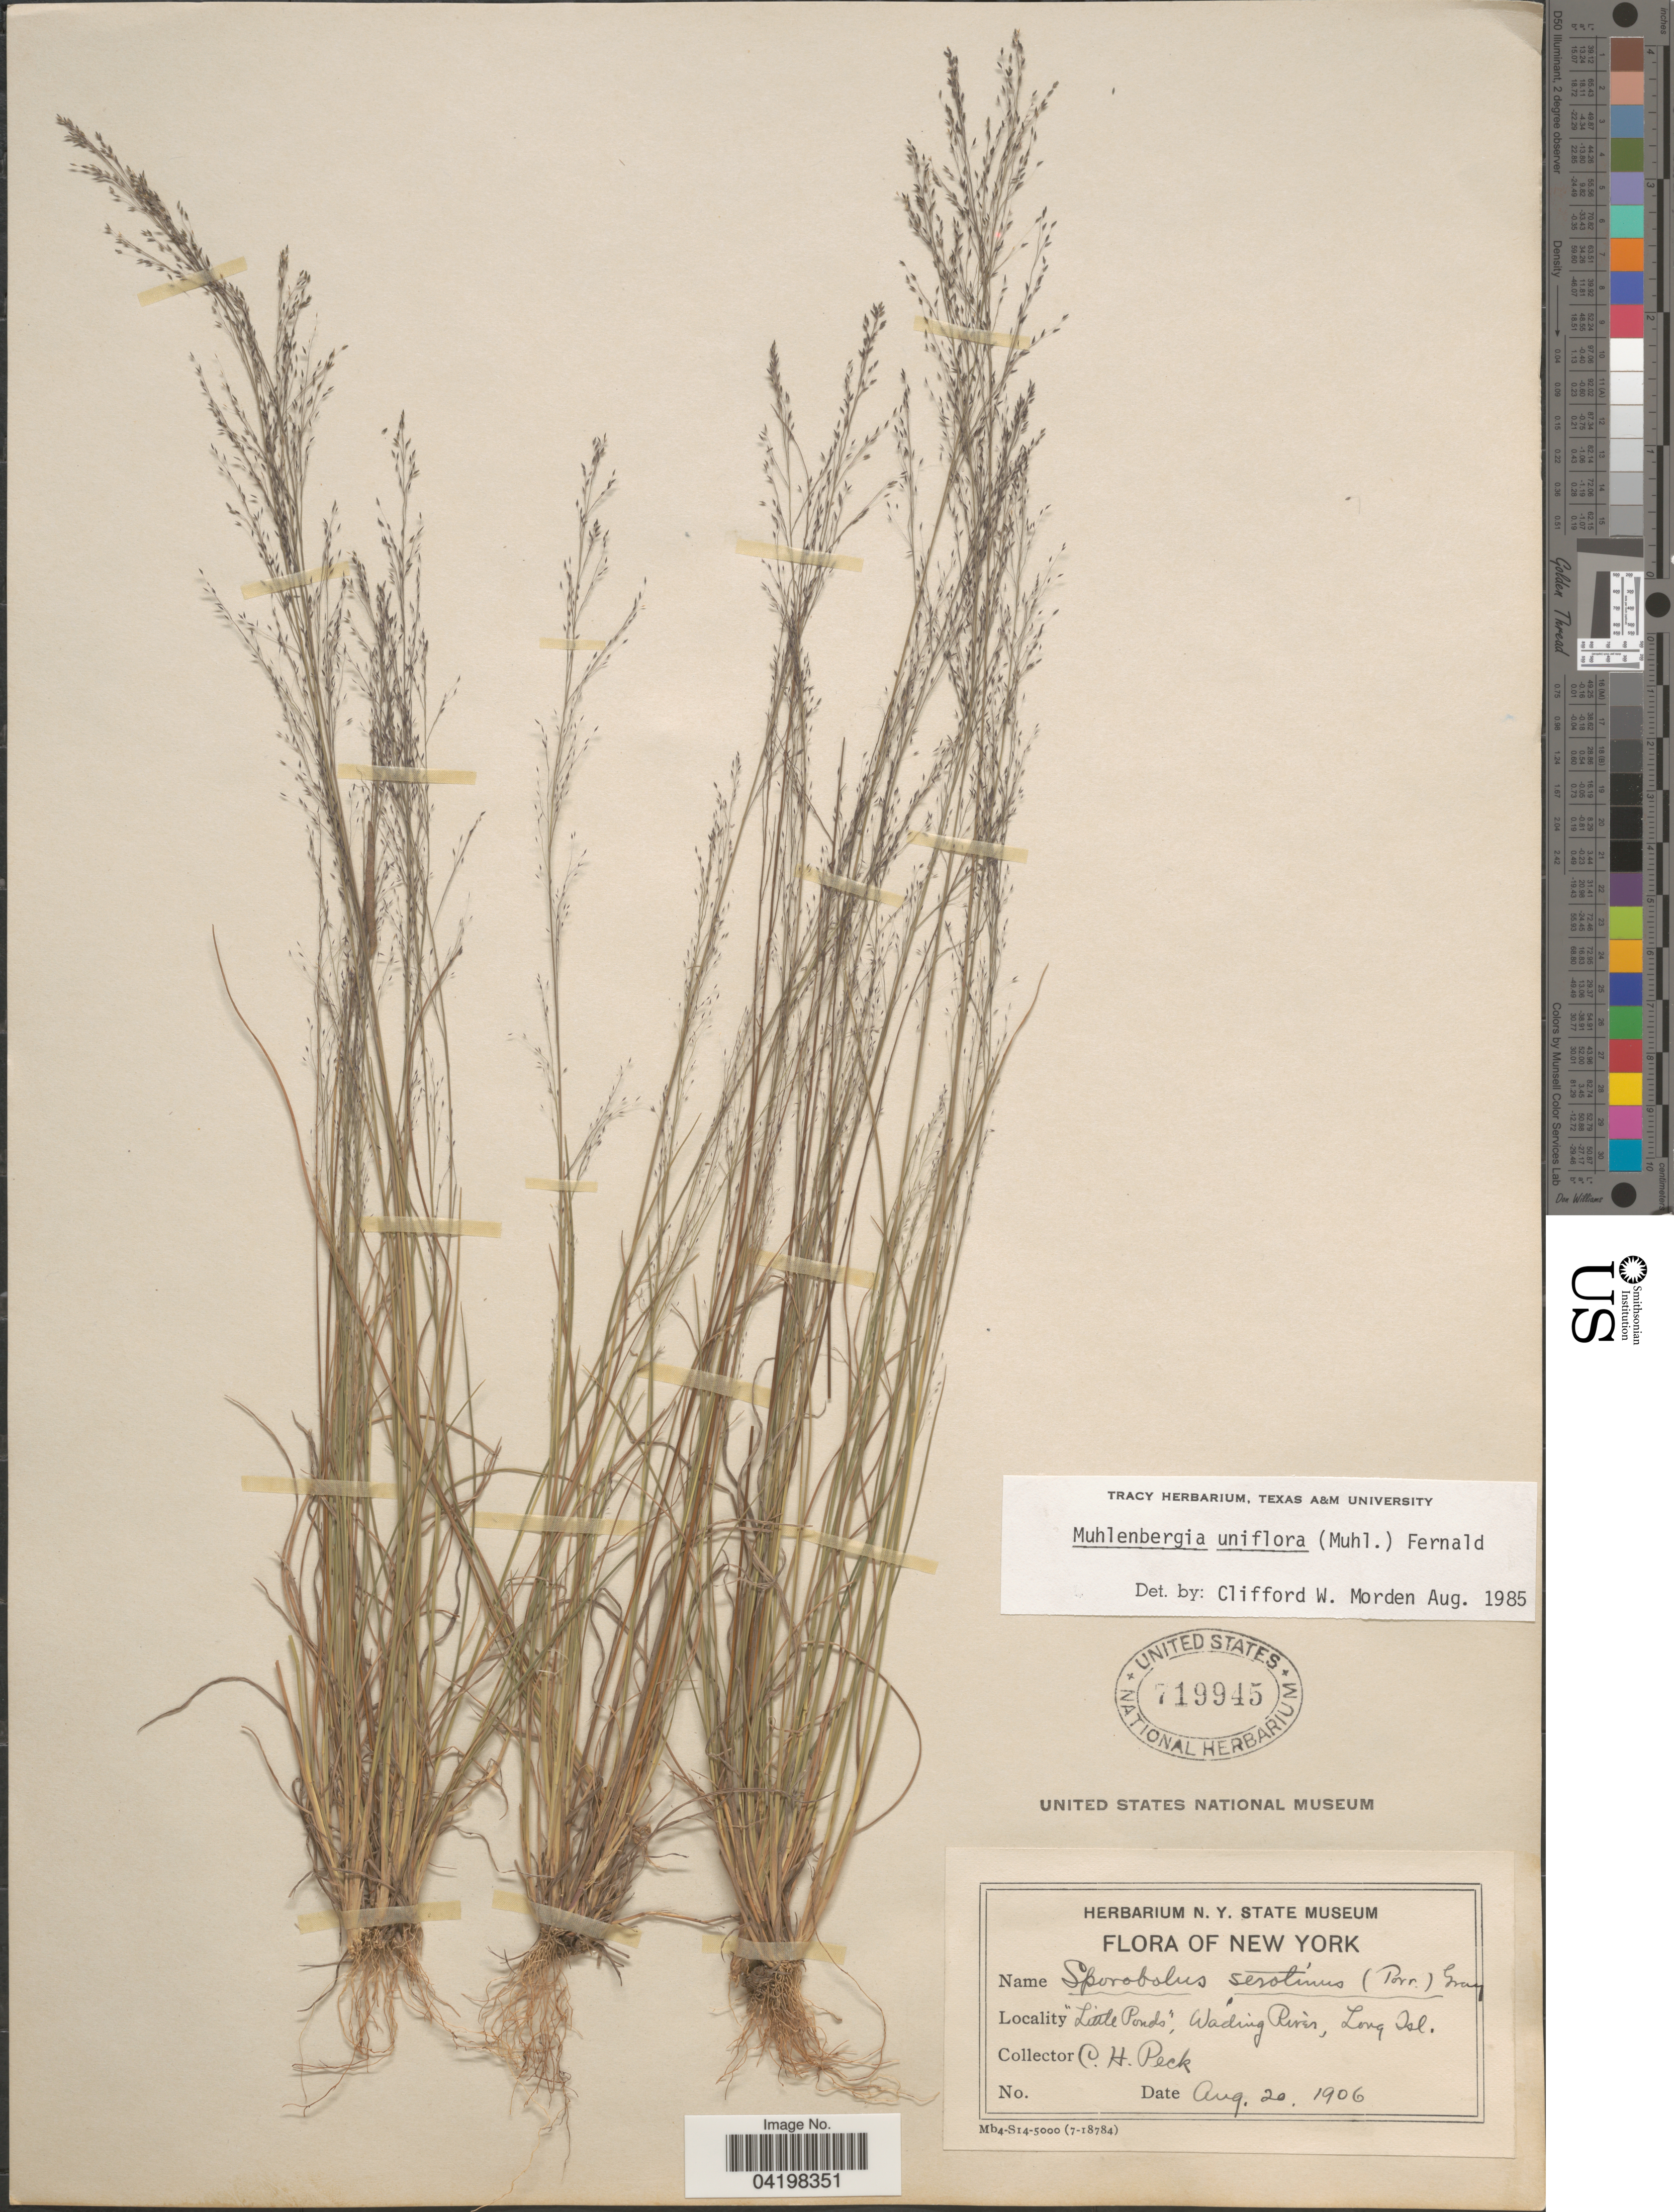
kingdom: Plantae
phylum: Tracheophyta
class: Liliopsida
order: Poales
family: Poaceae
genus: Muhlenbergia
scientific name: Muhlenbergia uniflora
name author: (Muhl.) Fernald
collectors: C. H. Peck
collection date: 1906-08-20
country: United States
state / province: New York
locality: Little Pond's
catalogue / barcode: US 719945